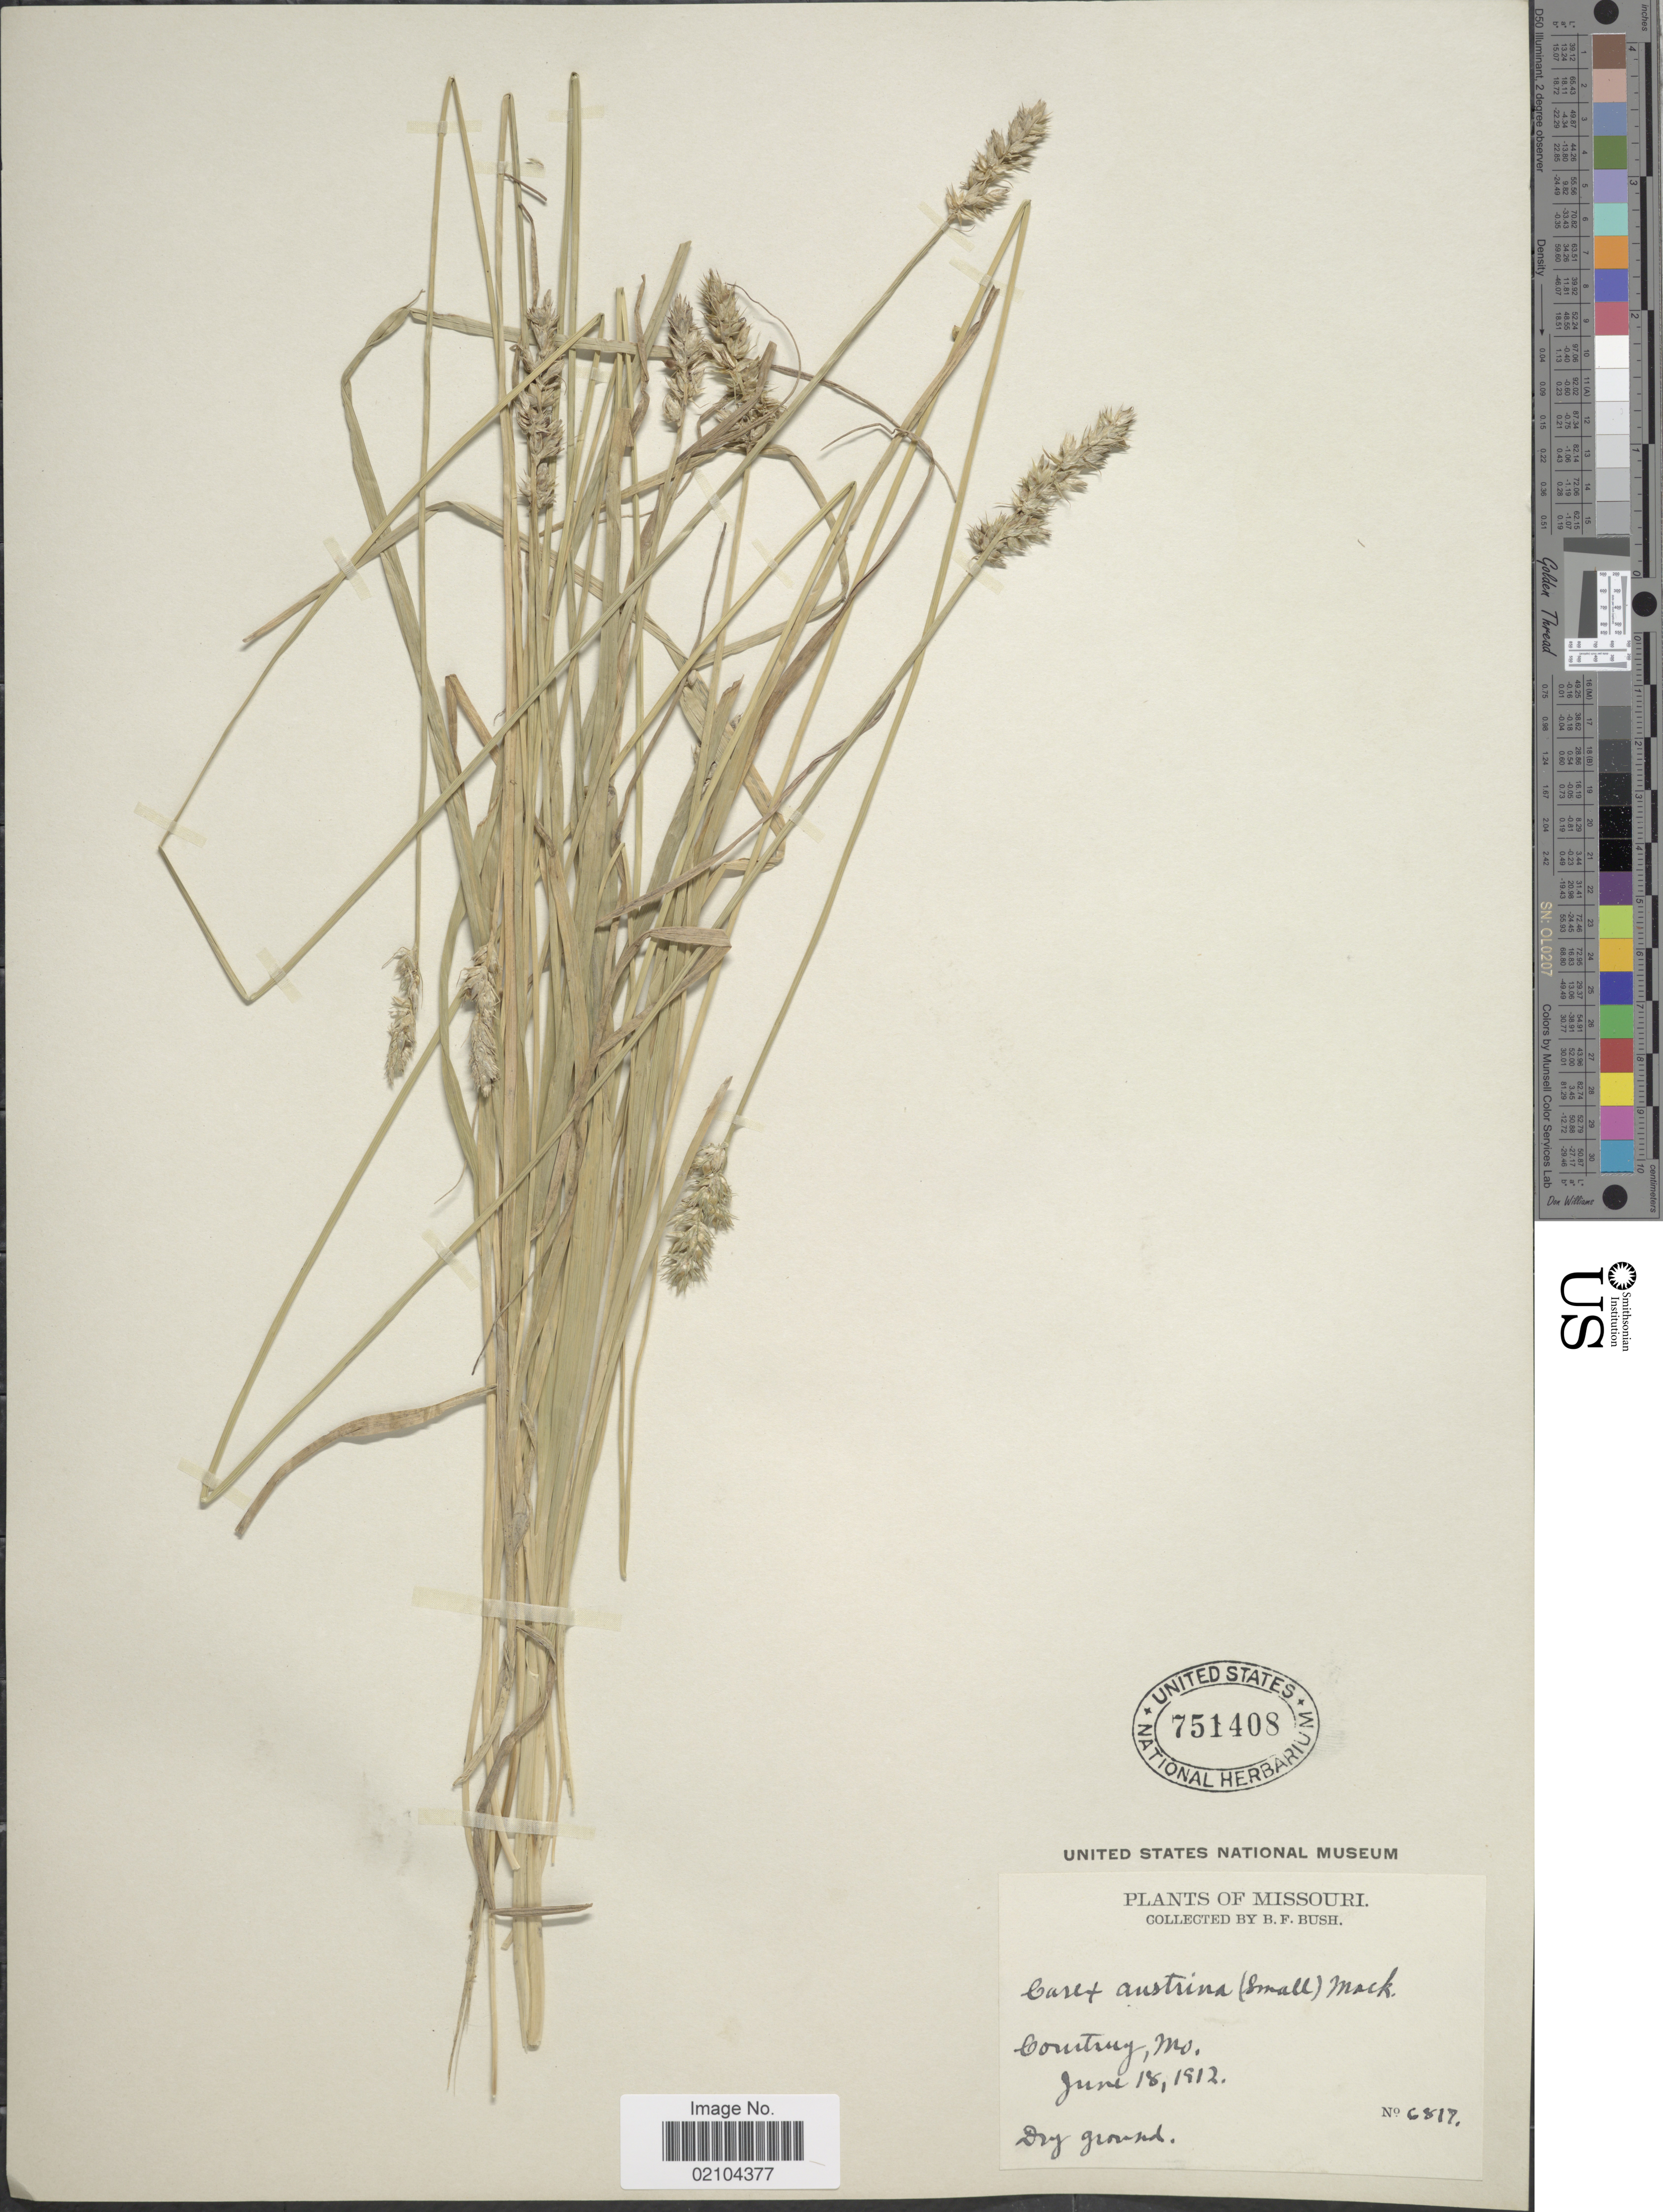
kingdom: Plantae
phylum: Tracheophyta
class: Liliopsida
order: Poales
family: Cyperaceae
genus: Carex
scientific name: Carex austrina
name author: Mack.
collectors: B. F. Bush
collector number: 6817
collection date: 1912-06-18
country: United States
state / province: Missouri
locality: Courtney, dry ground.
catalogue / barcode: US 751408